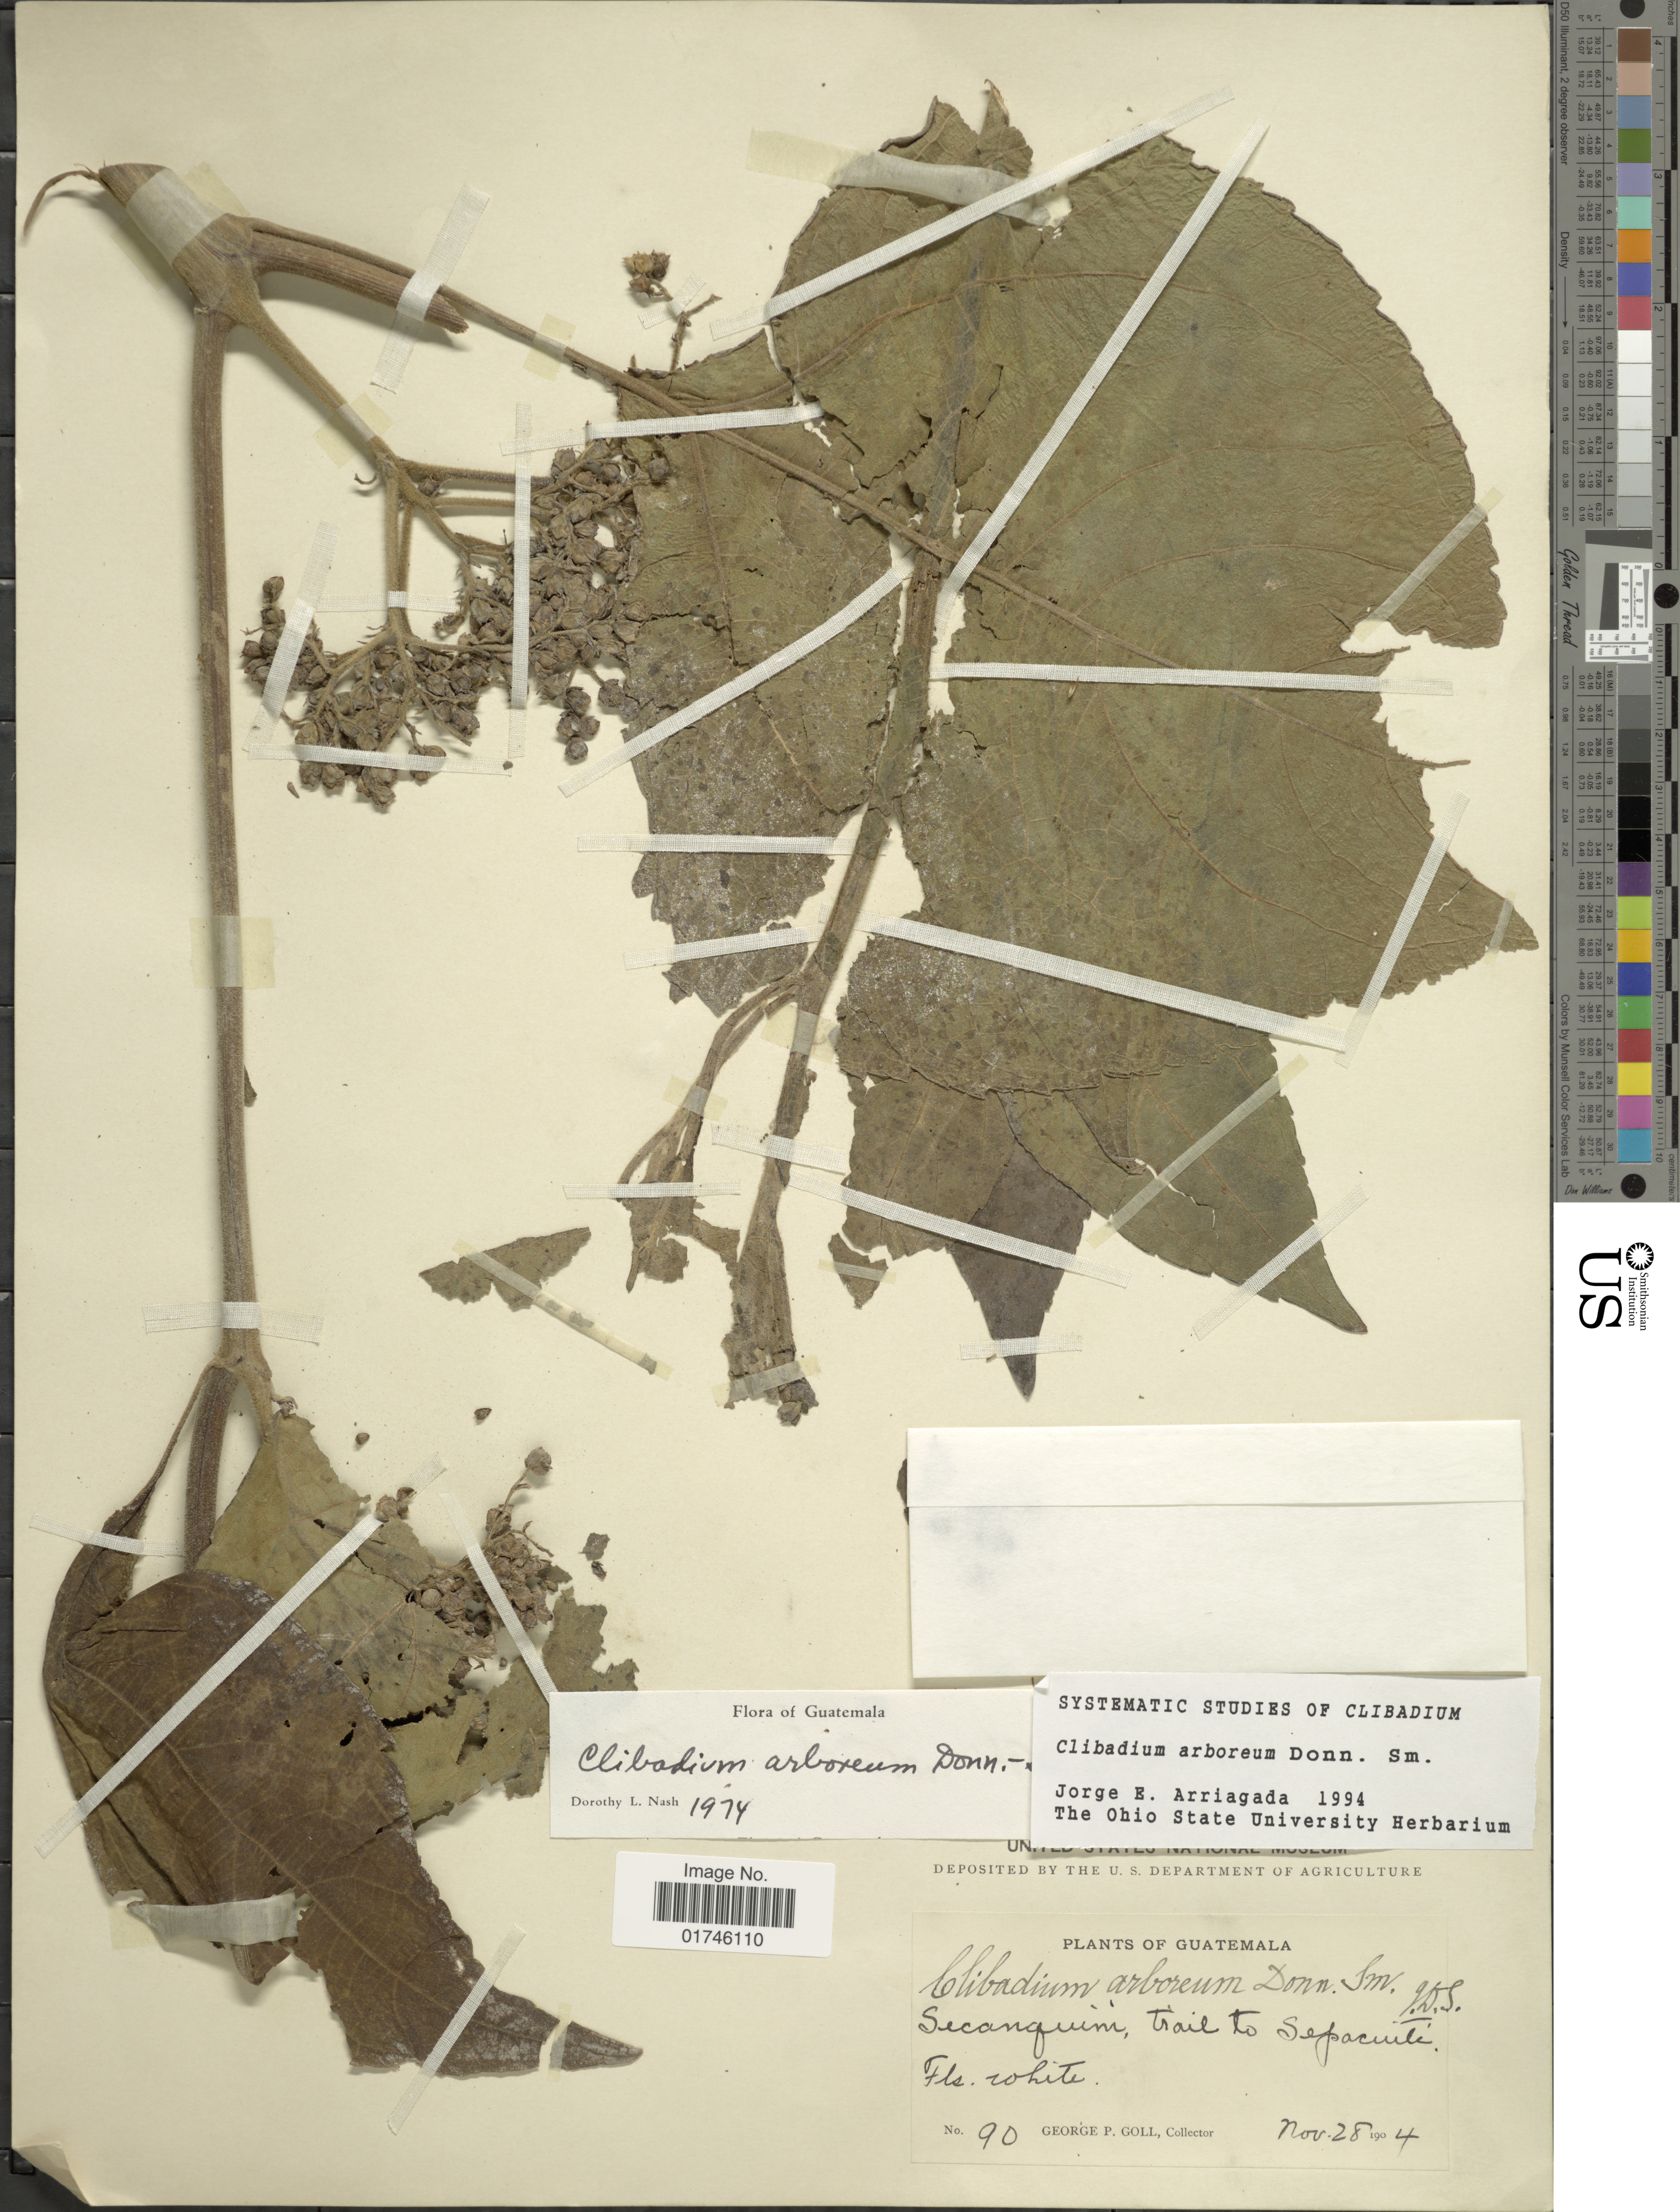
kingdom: Plantae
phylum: Tracheophyta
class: Magnoliopsida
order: Asterales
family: Asteraceae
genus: Clibadium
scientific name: Clibadium arboreum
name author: Donn. Sm.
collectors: G. P. Goll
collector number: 90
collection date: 1904-11-28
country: Guatemala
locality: Secanquim,Trail to Sepacuile.